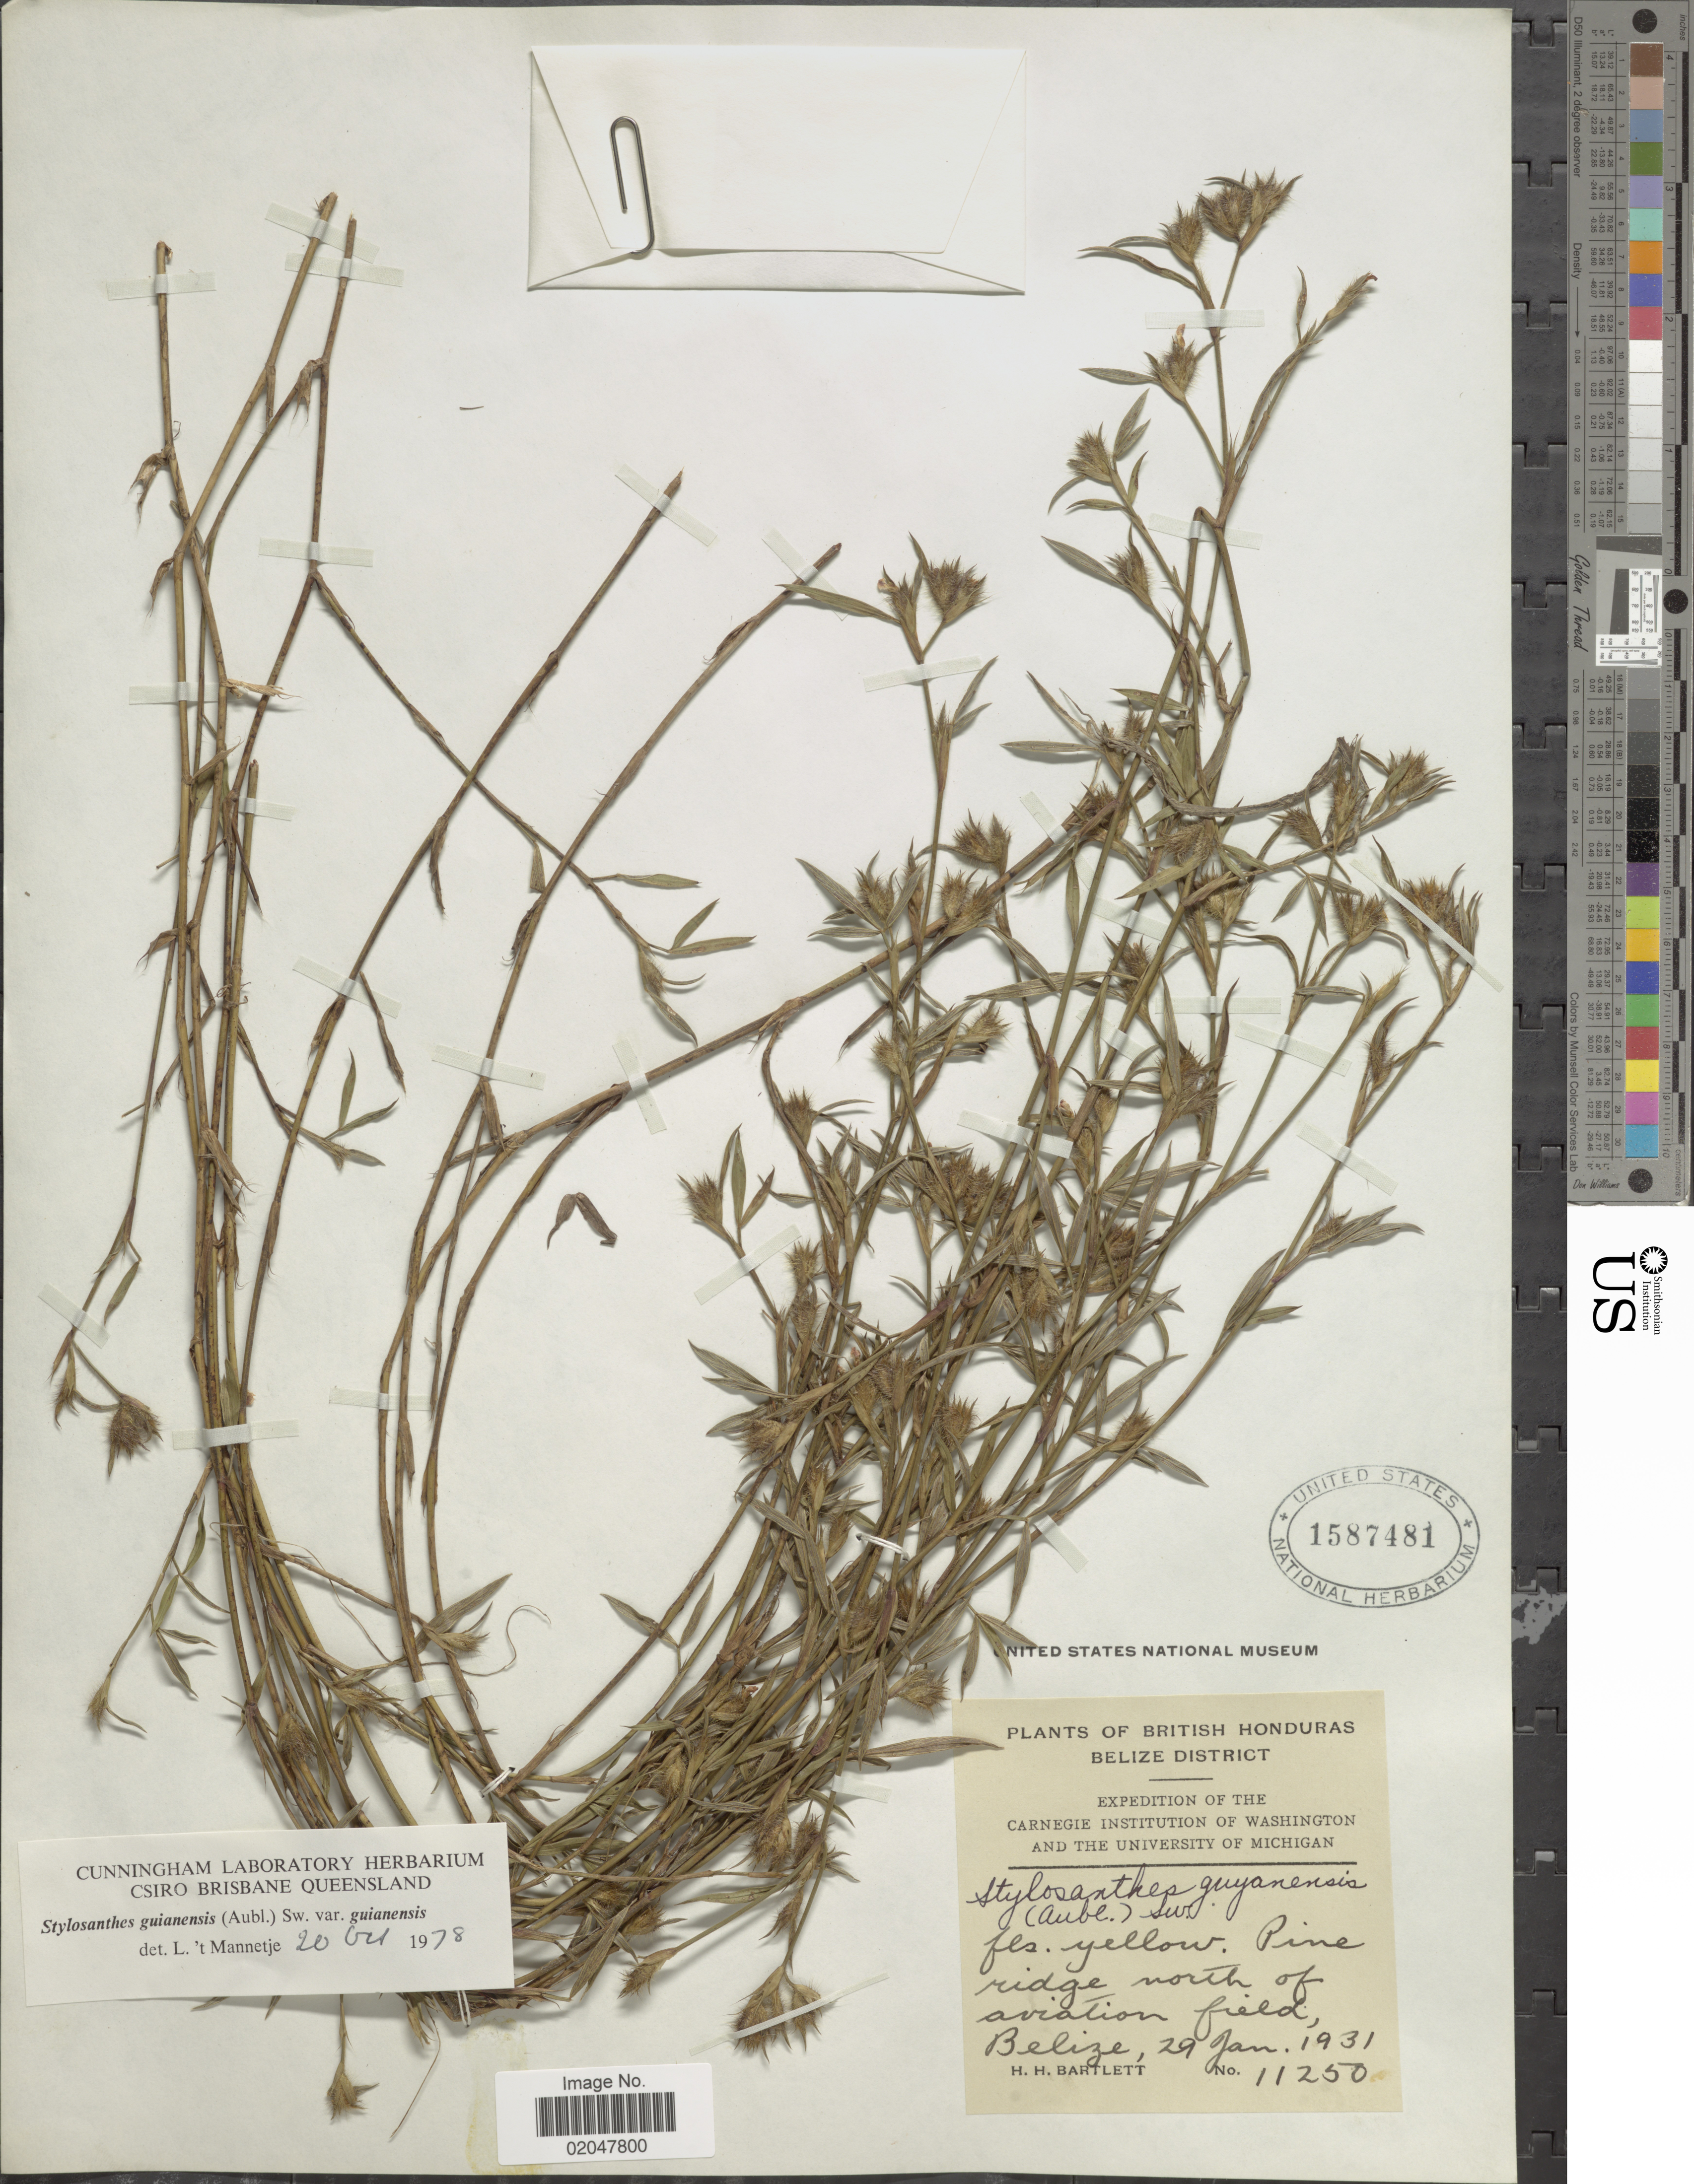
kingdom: Plantae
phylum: Tracheophyta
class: Magnoliopsida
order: Fabales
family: Fabaceae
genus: Stylosanthes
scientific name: Stylosanthes guianensis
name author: (Aubl.) Sw.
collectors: H. H. Bartlett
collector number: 11250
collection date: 1931-01-29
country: Belize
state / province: Belize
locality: British Honduras, Belize District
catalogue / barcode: US 1587481